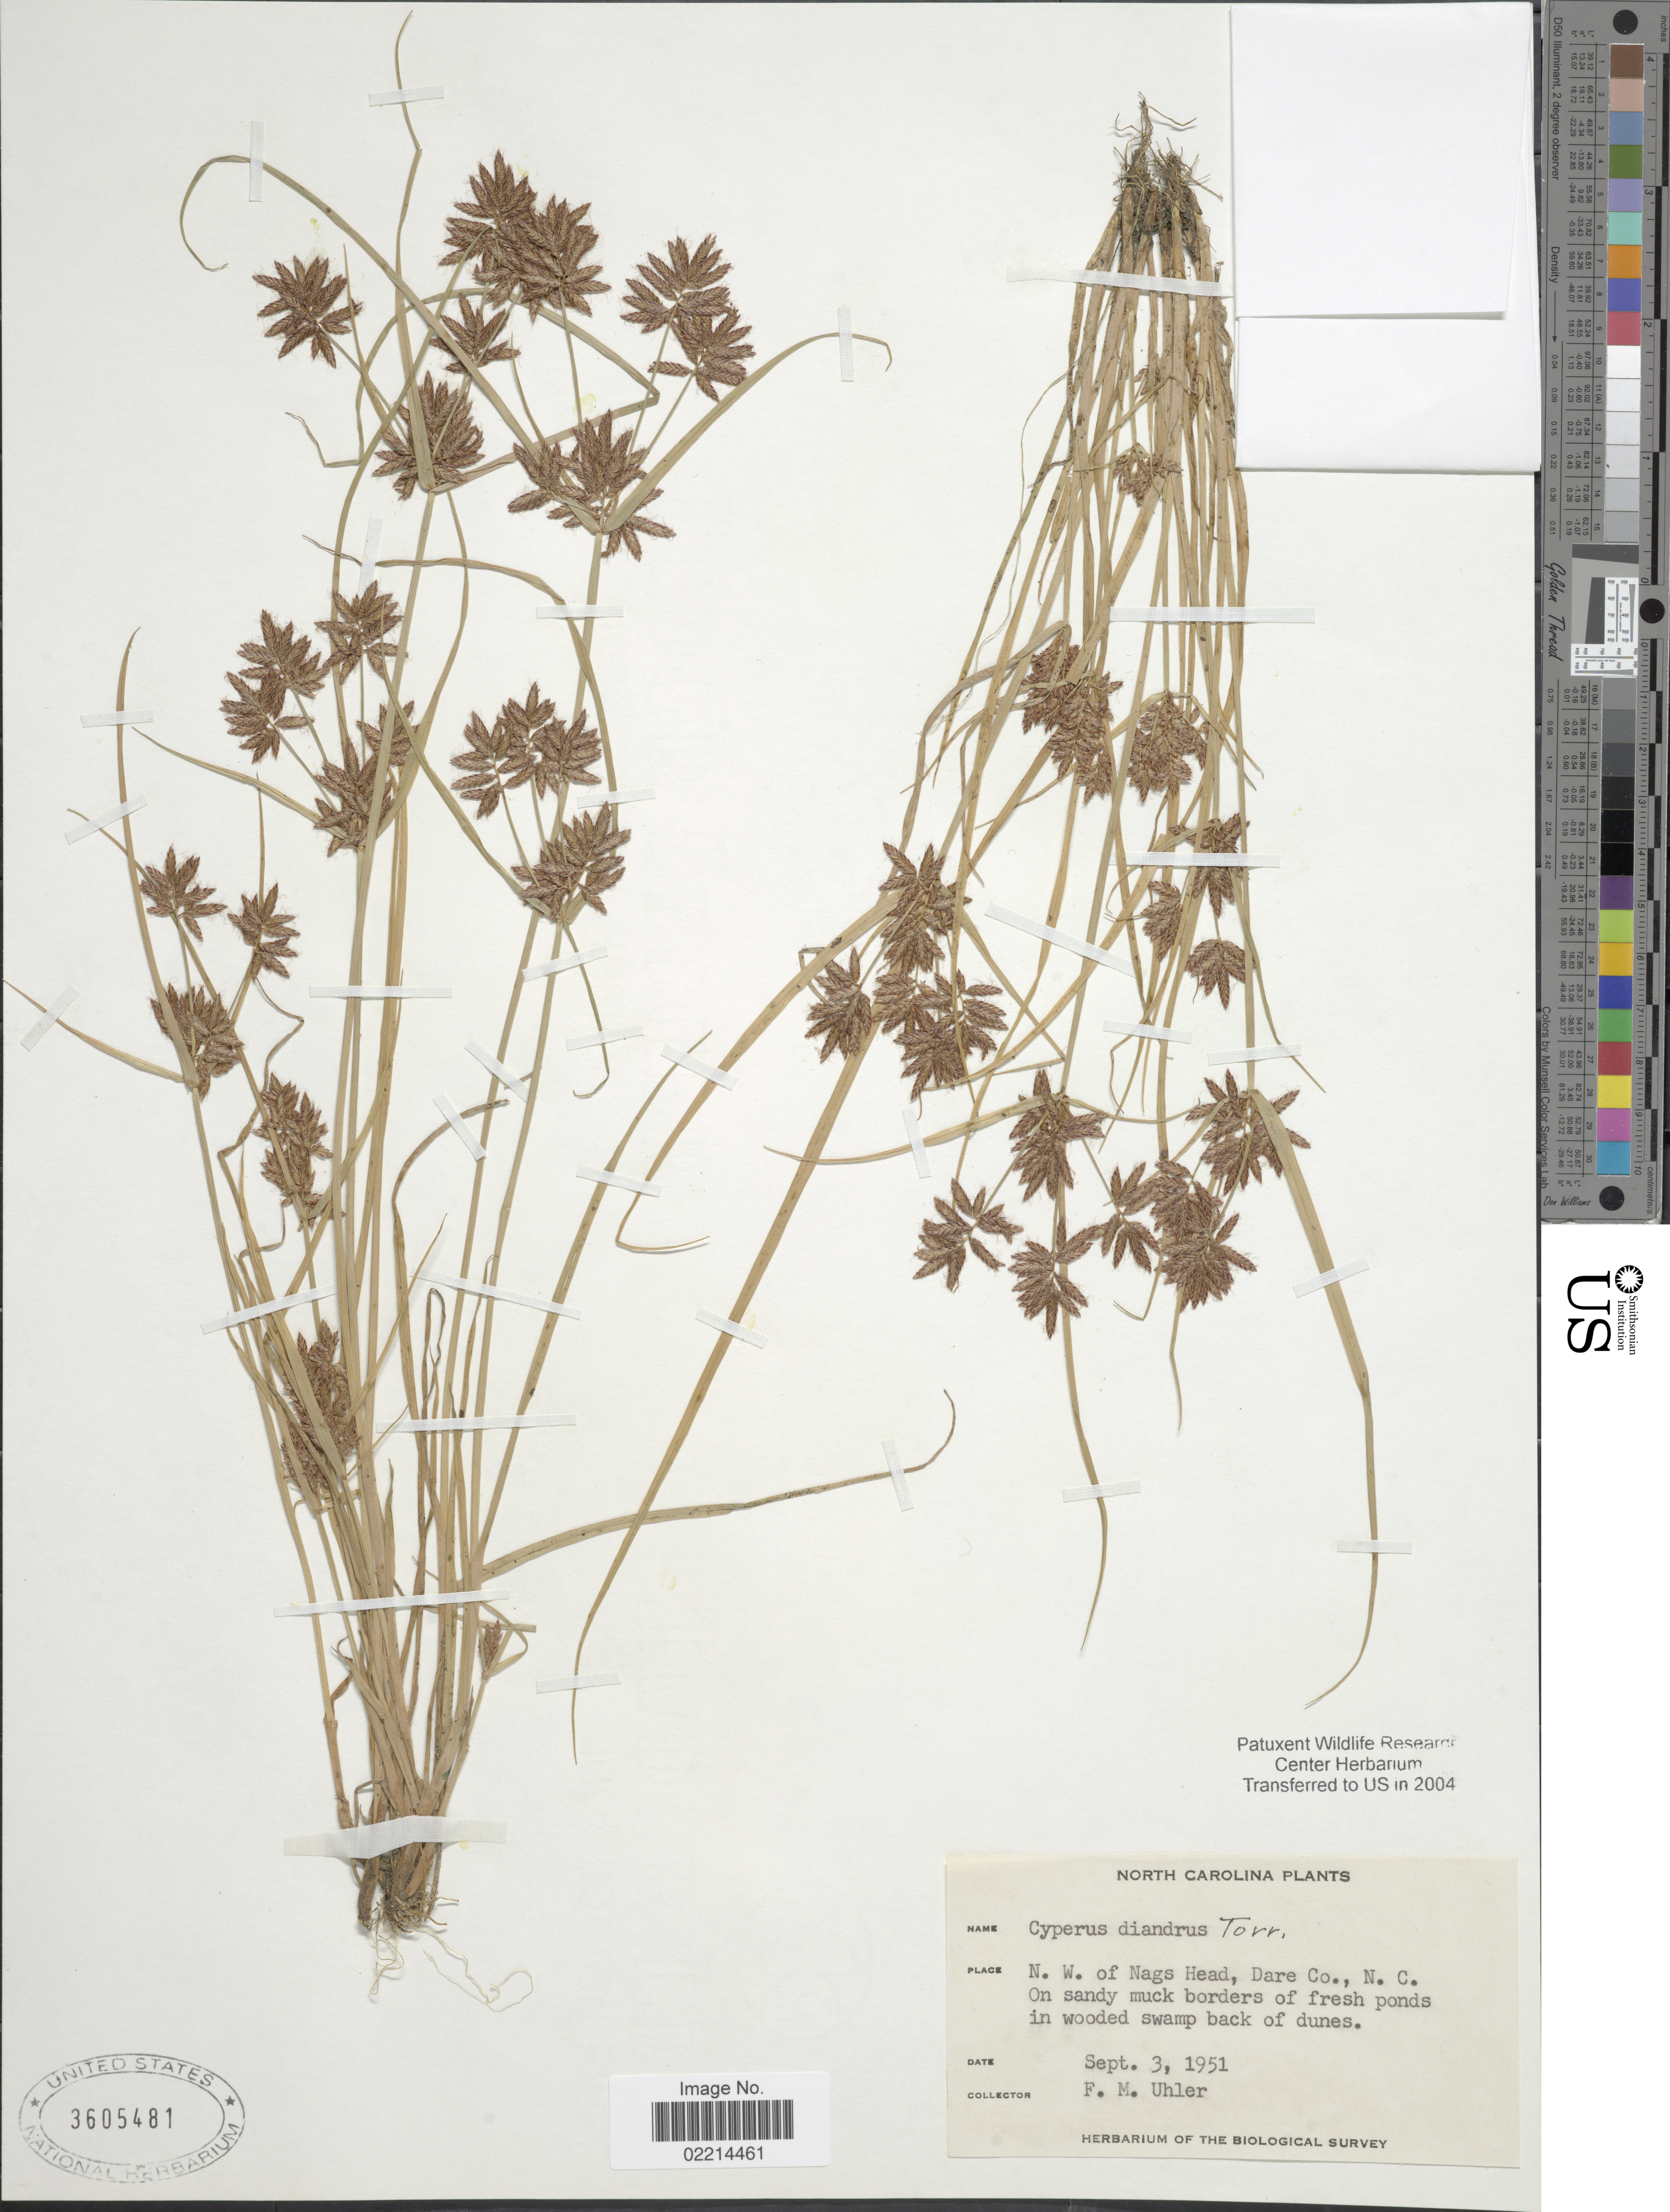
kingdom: Plantae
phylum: Tracheophyta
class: Liliopsida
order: Poales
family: Cyperaceae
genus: Cyperus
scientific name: Cyperus diandrus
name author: Torr.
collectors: F. M. Uhler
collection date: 1951-09-03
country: United States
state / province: North Carolina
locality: N.W. of Nags Head, Dare Co., on sandy muck borders of fresh ponds in wooded swamp back of dunes.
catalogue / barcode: US 3605481